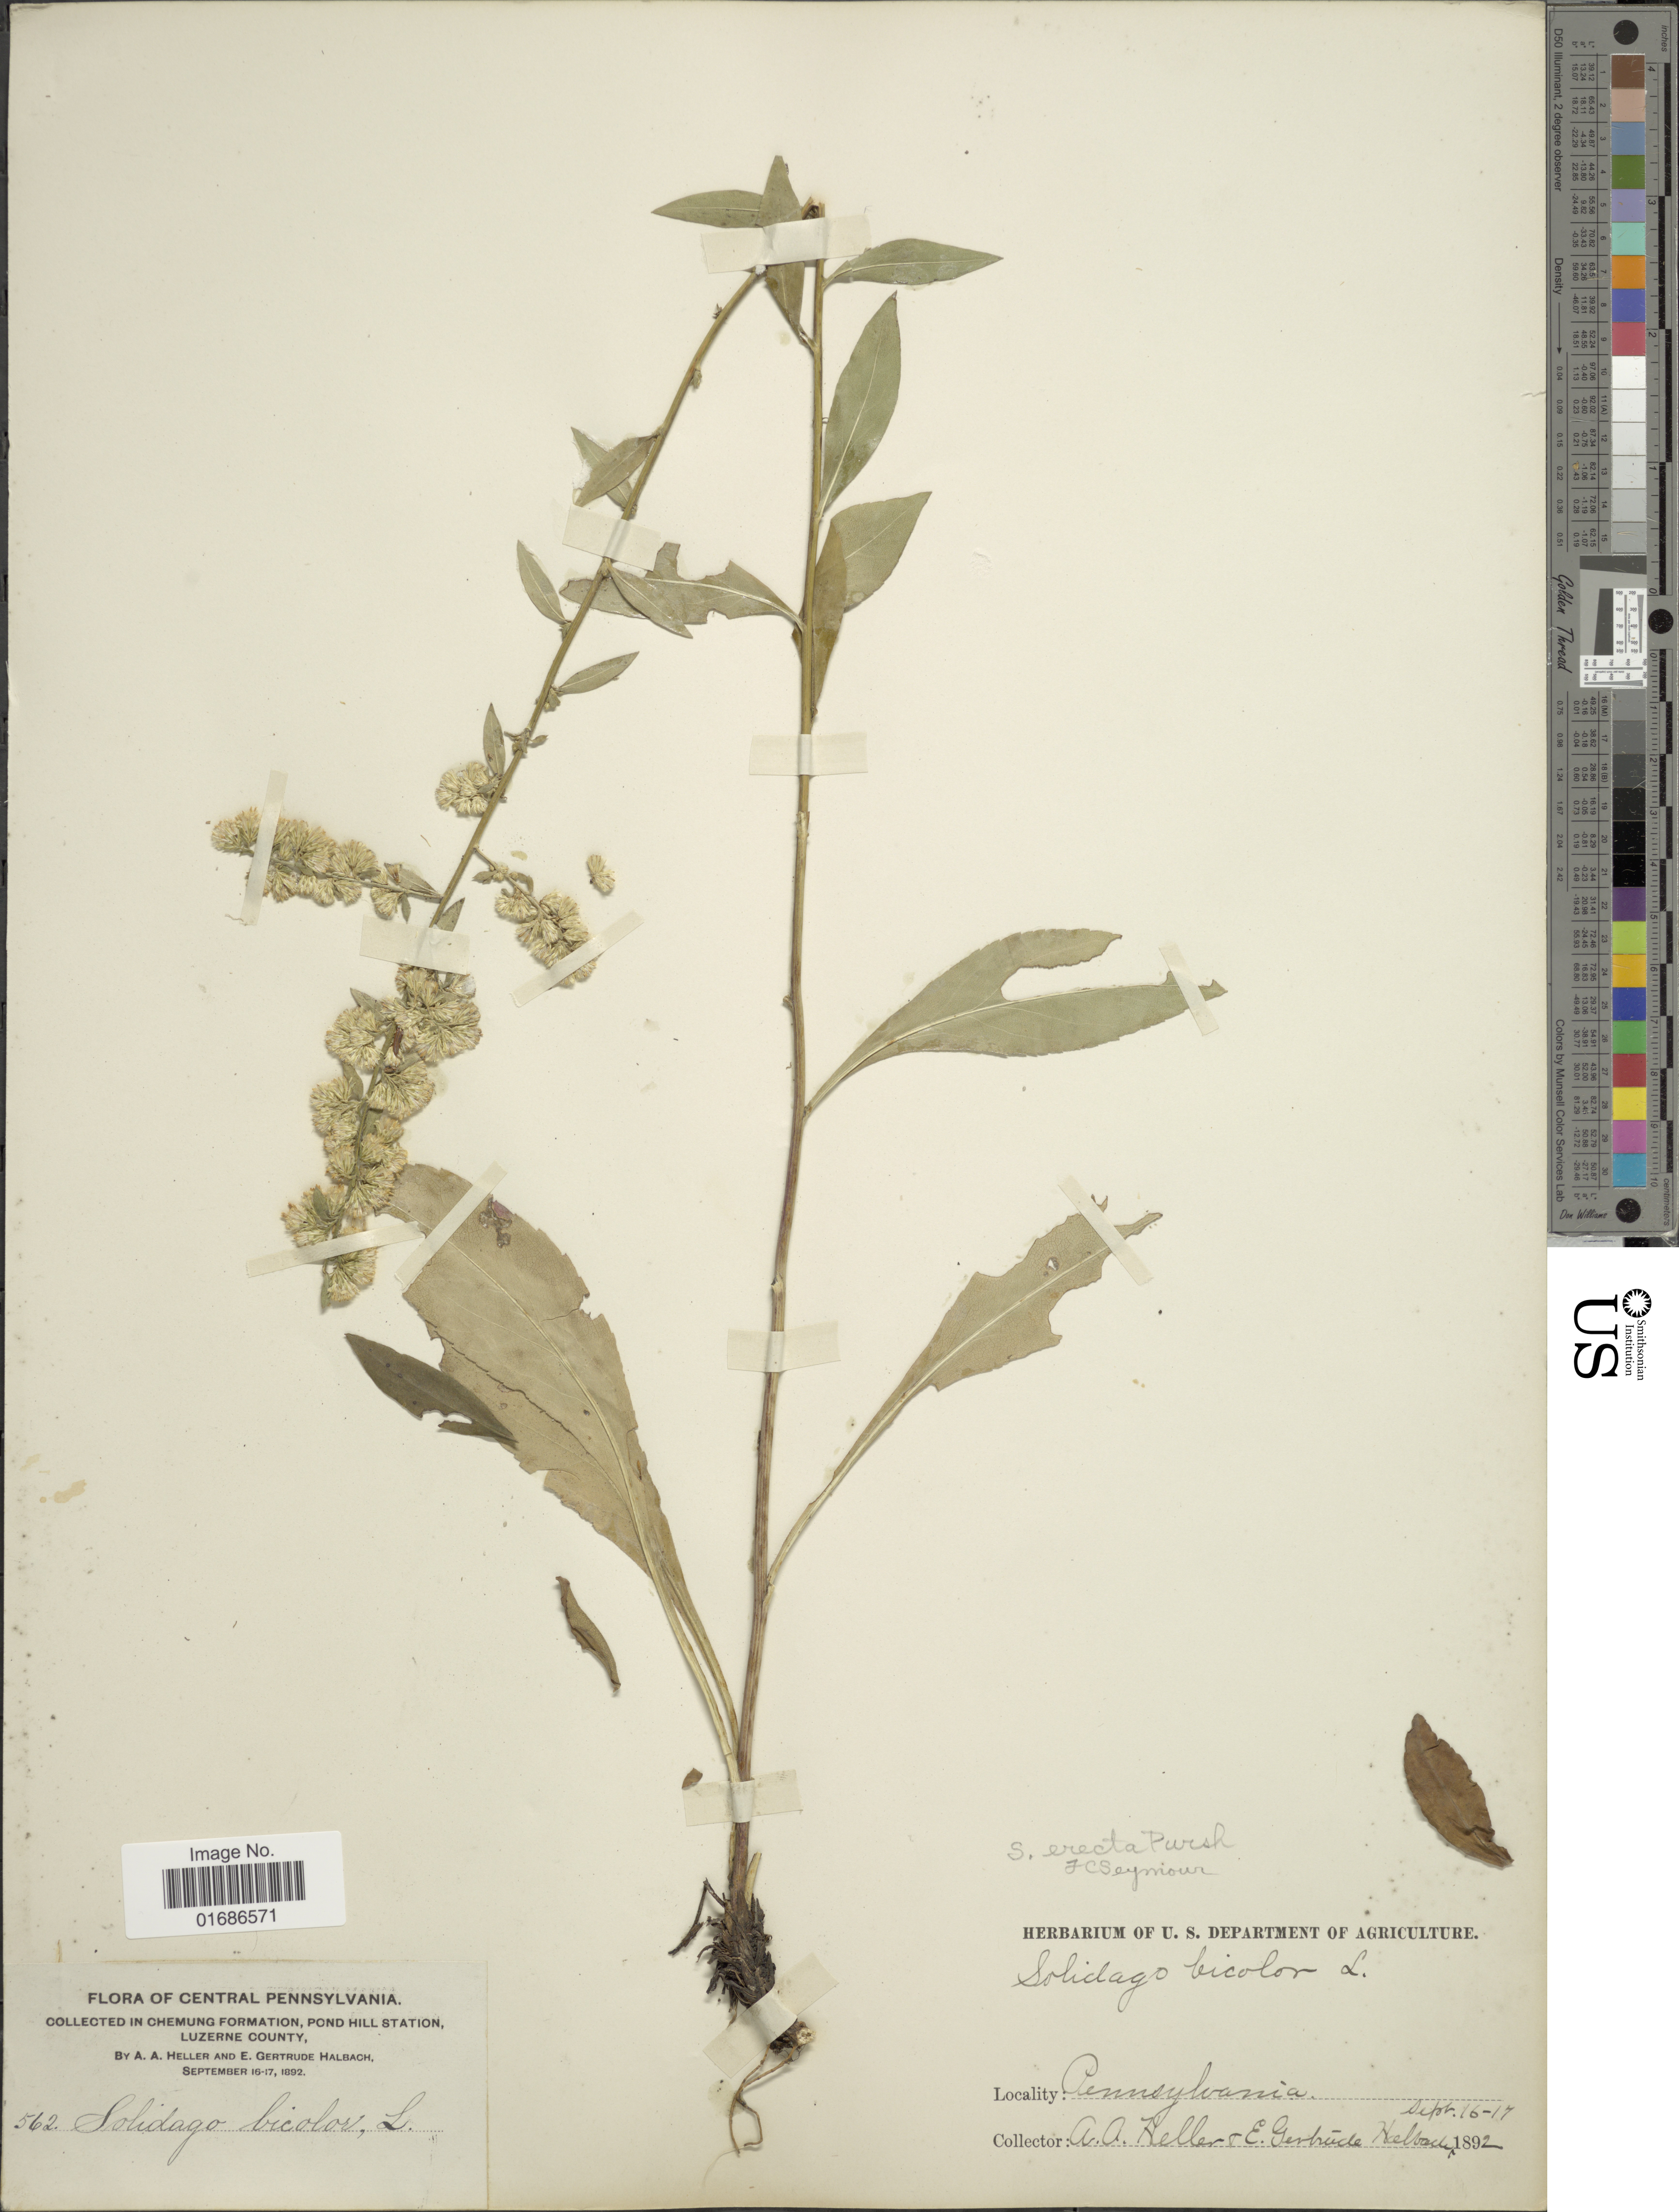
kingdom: Plantae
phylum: Tracheophyta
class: Magnoliopsida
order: Asterales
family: Asteraceae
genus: Solidago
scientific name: Solidago erecta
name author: Pursh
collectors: A. A. Heller & E. G. Halbach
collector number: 562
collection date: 1892-09-16/1892-09-17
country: United States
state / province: Pennsylvania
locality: Central Pennsylvania, in the Chemung Formation, Pond Hill Station, Luzerne County